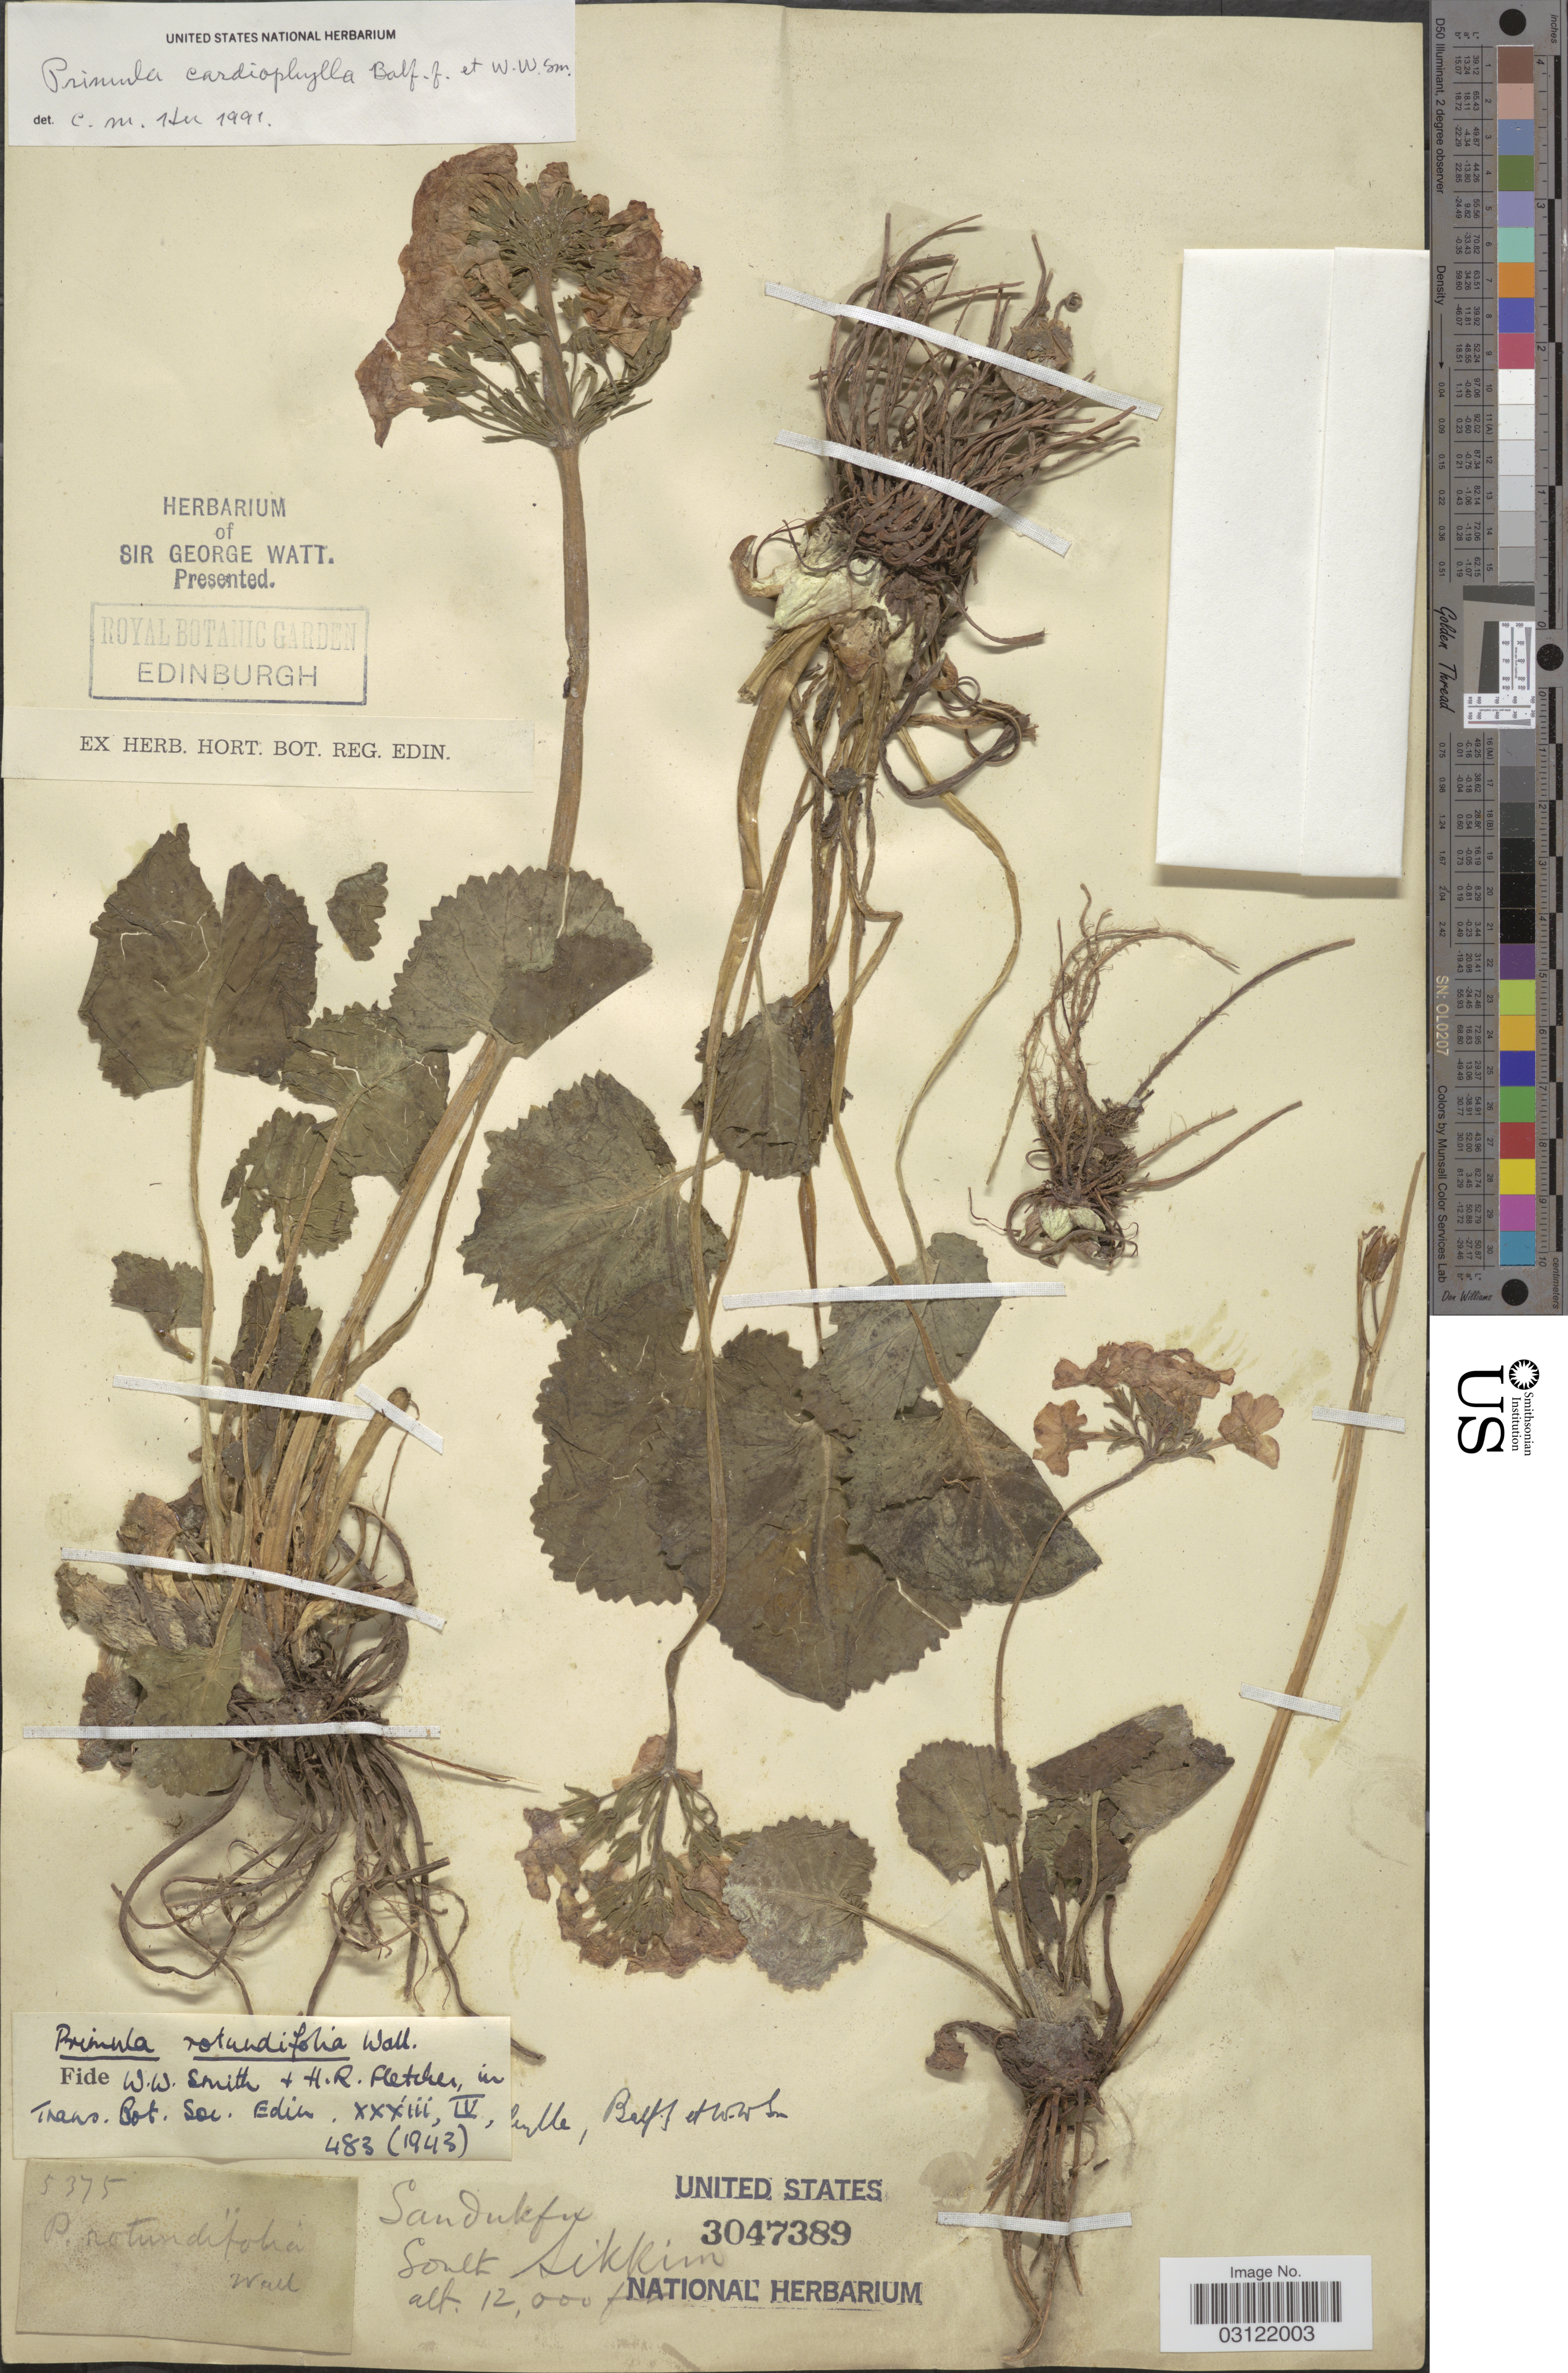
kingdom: Plantae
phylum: Tracheophyta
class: Magnoliopsida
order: Ericales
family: Primulaceae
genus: Primula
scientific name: Primula rotundifolia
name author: Wall.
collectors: Ex herb. Hort. Reg. Bot. Edin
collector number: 5375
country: India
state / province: Sikkim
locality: Sandukfu, South Sikkim.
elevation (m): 3658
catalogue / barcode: US 3047389